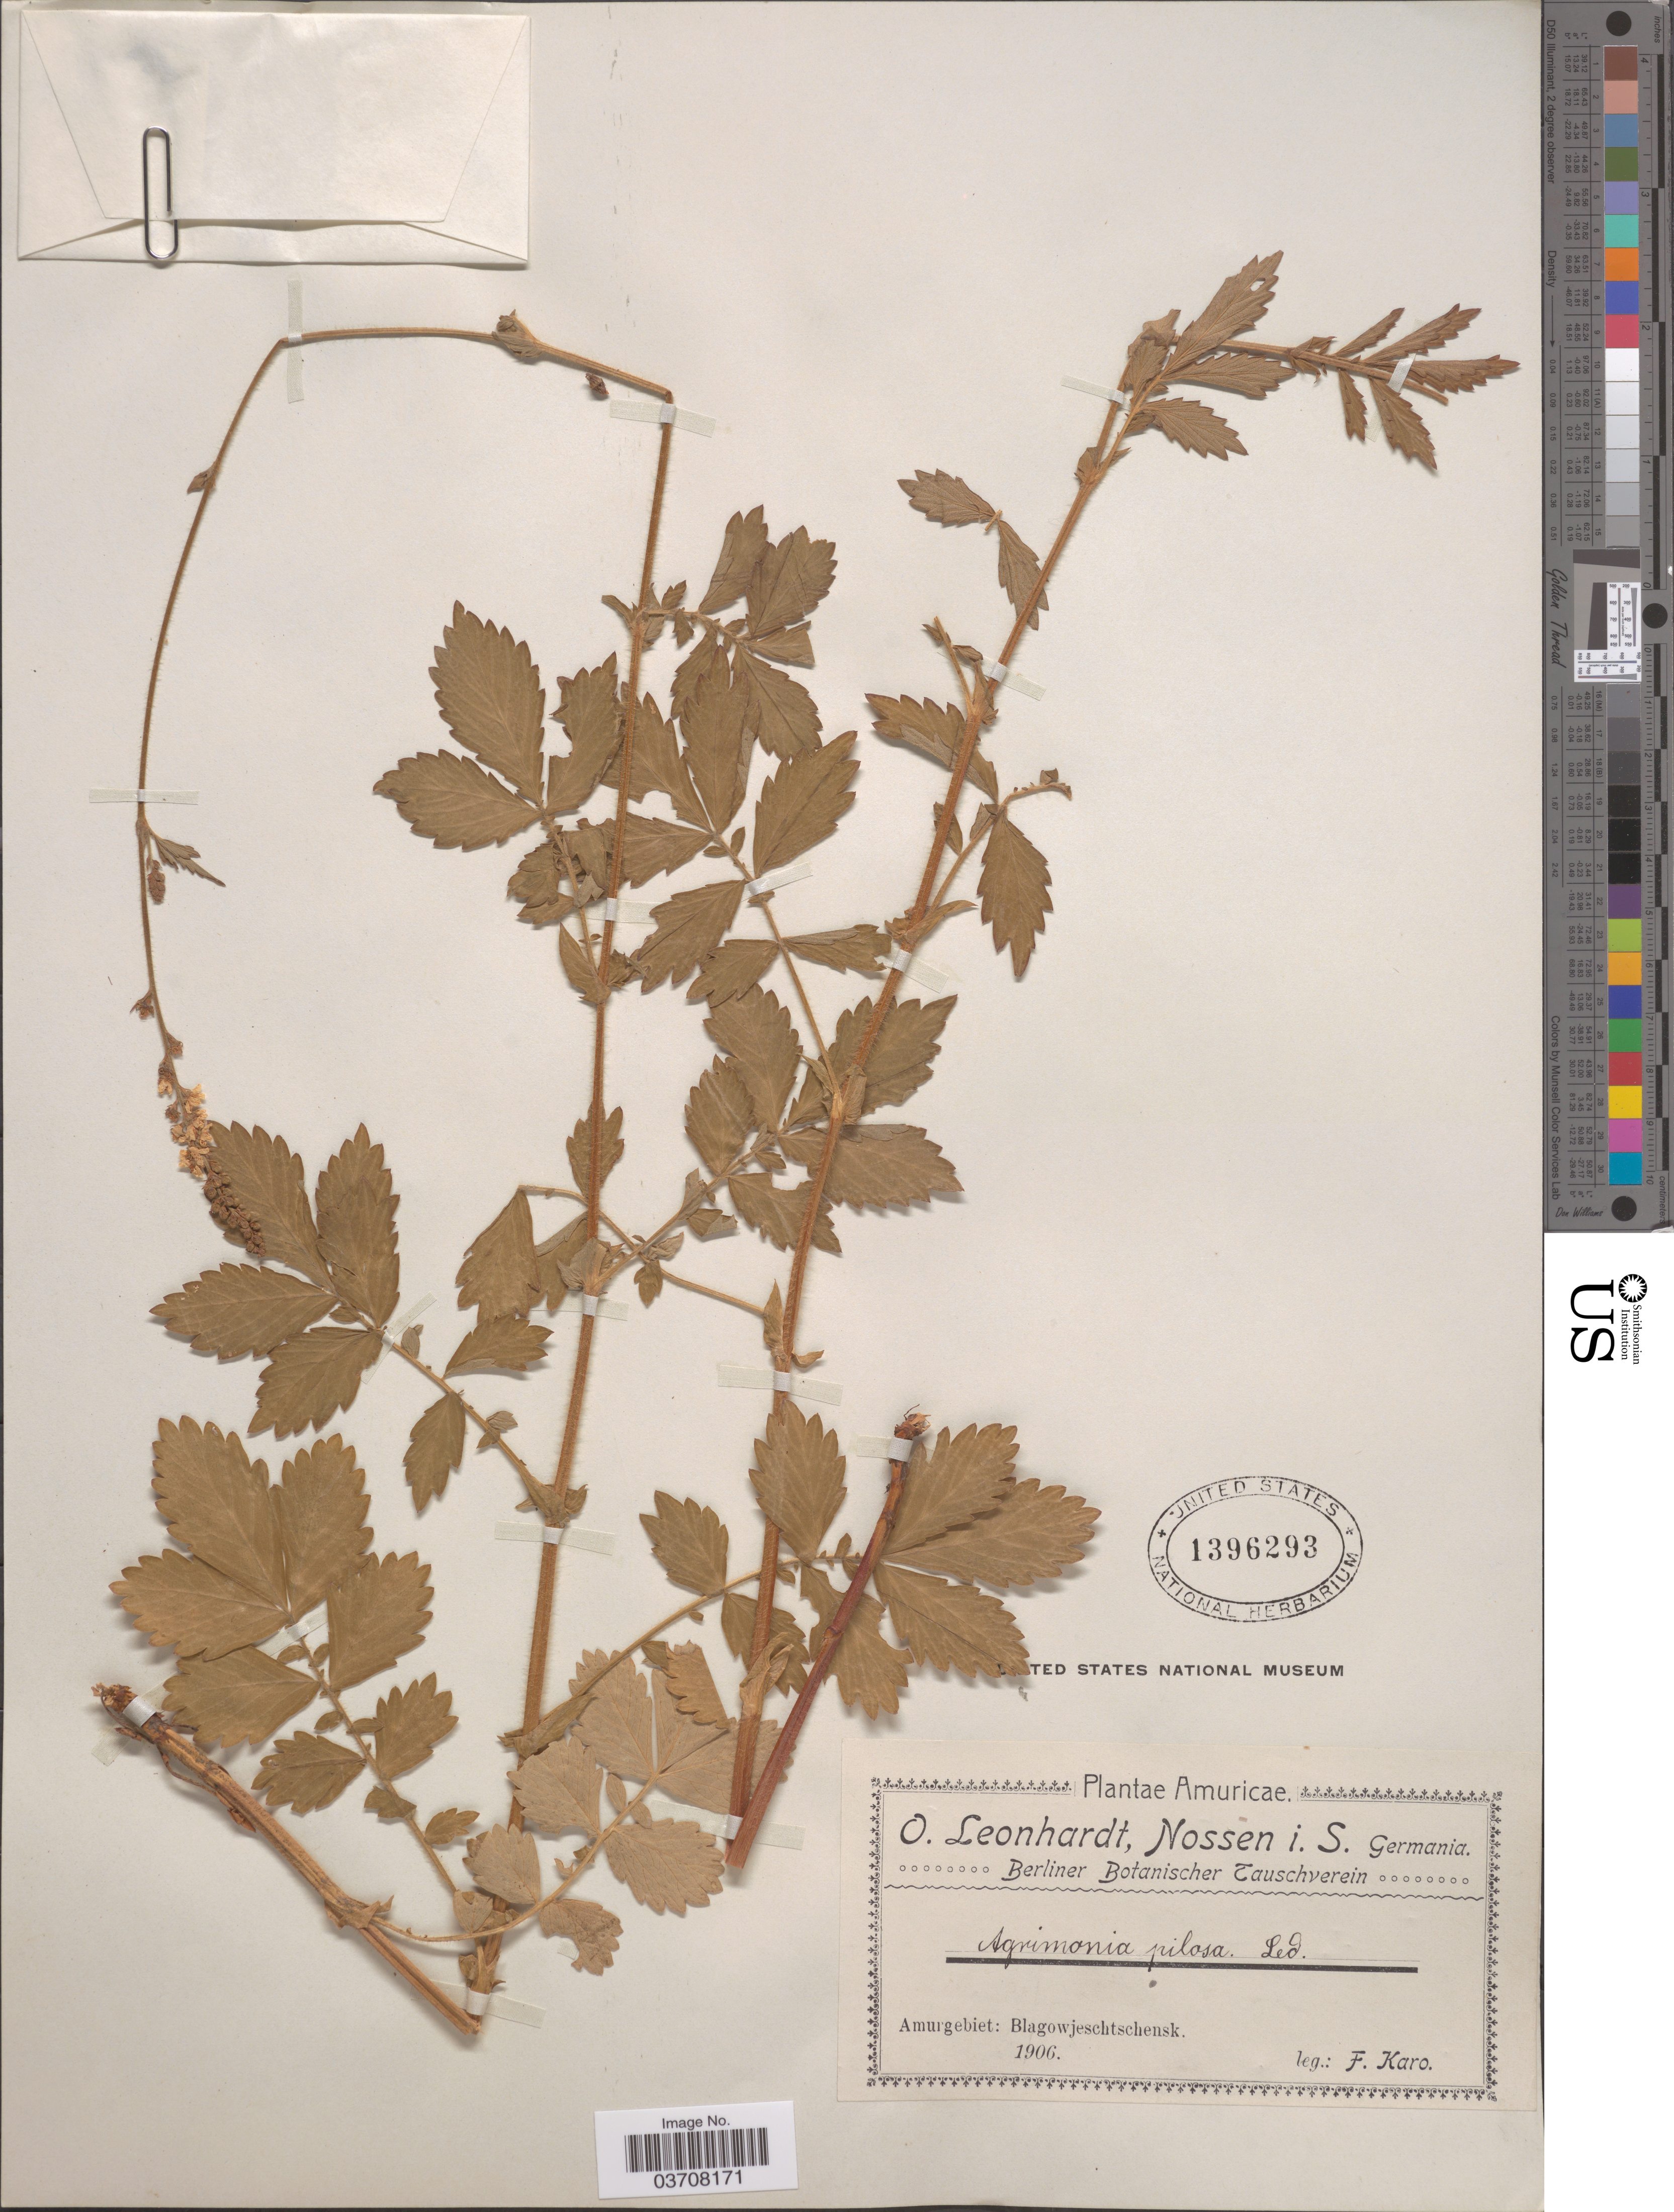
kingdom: Plantae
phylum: Tracheophyta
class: Magnoliopsida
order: Rosales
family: Rosaceae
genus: Agrimonia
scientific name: Agrimonia pilosa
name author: Ledeb.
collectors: F. Karo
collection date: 1906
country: Russian Federation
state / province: Amur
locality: Amurgebiet: Blagowjeschtschensk.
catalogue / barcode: US 1396293